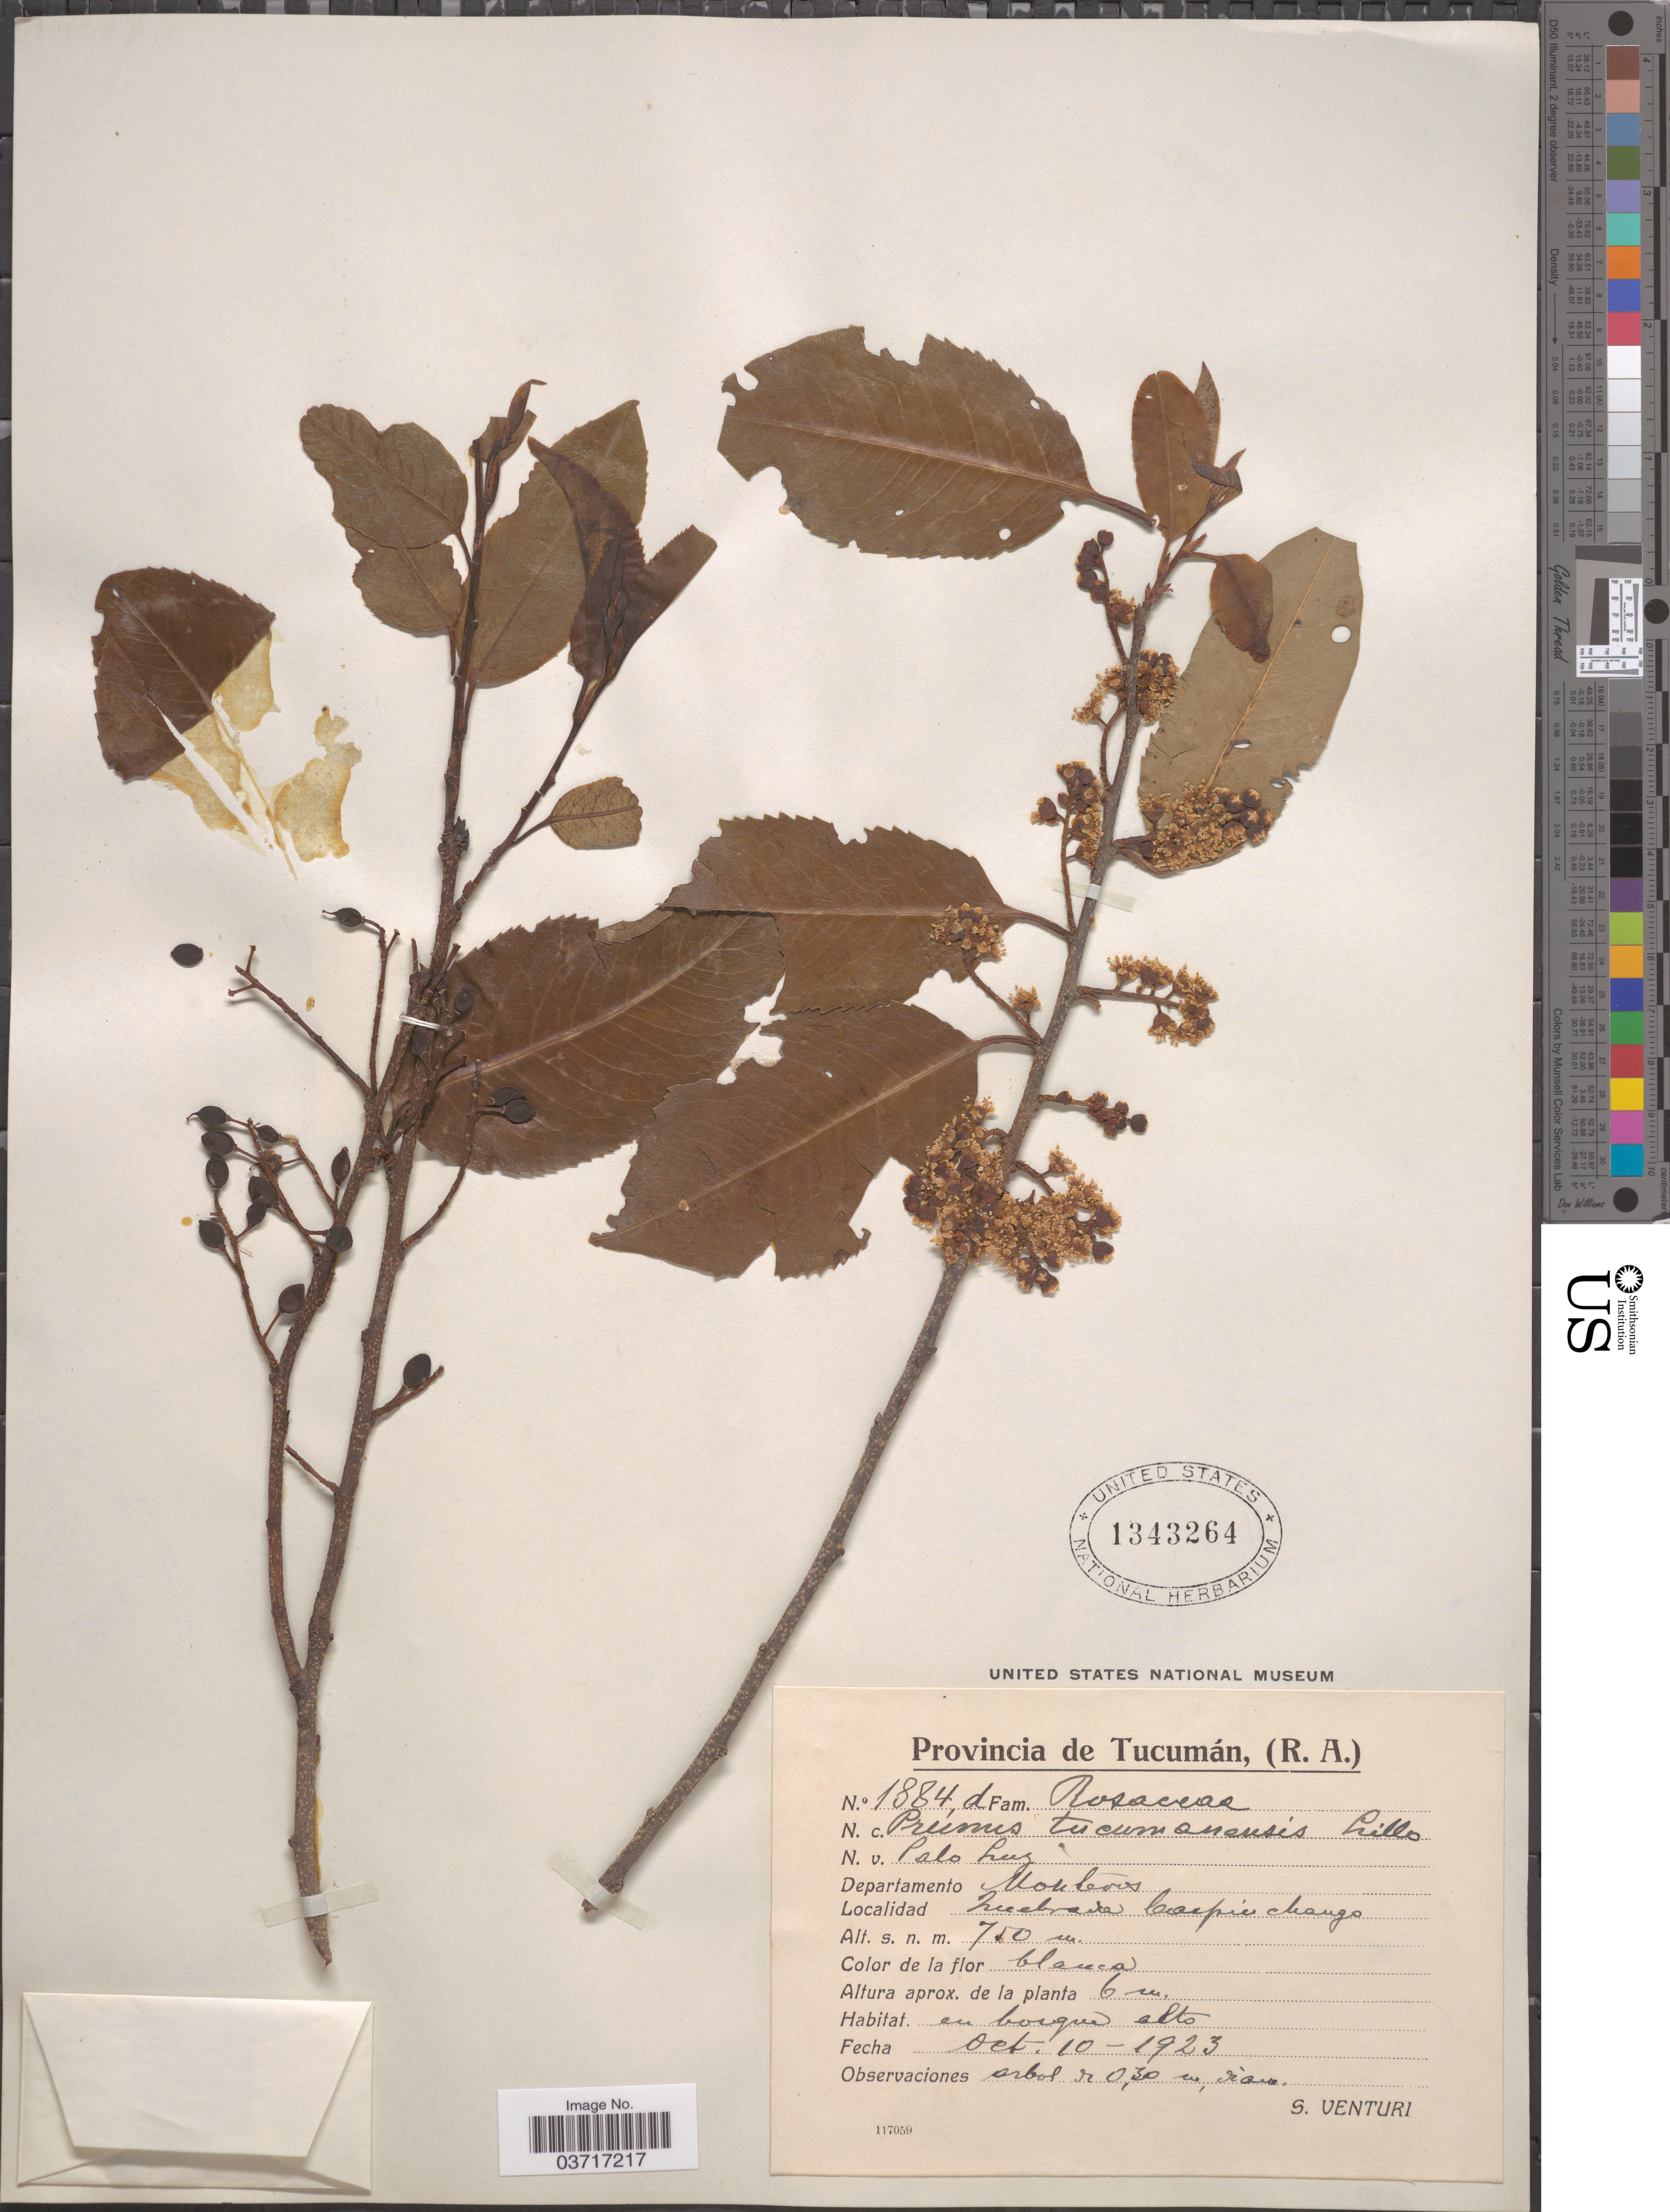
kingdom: Plantae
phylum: Tracheophyta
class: Magnoliopsida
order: Rosales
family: Rosaceae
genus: Prunus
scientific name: Prunus tucumanensis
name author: Lillo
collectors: S. Venturi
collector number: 1884d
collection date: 1923-10-10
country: Argentina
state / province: Tucuman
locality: Departamento Monteros. Quebrada Caspichango.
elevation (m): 750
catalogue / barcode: US 1343264